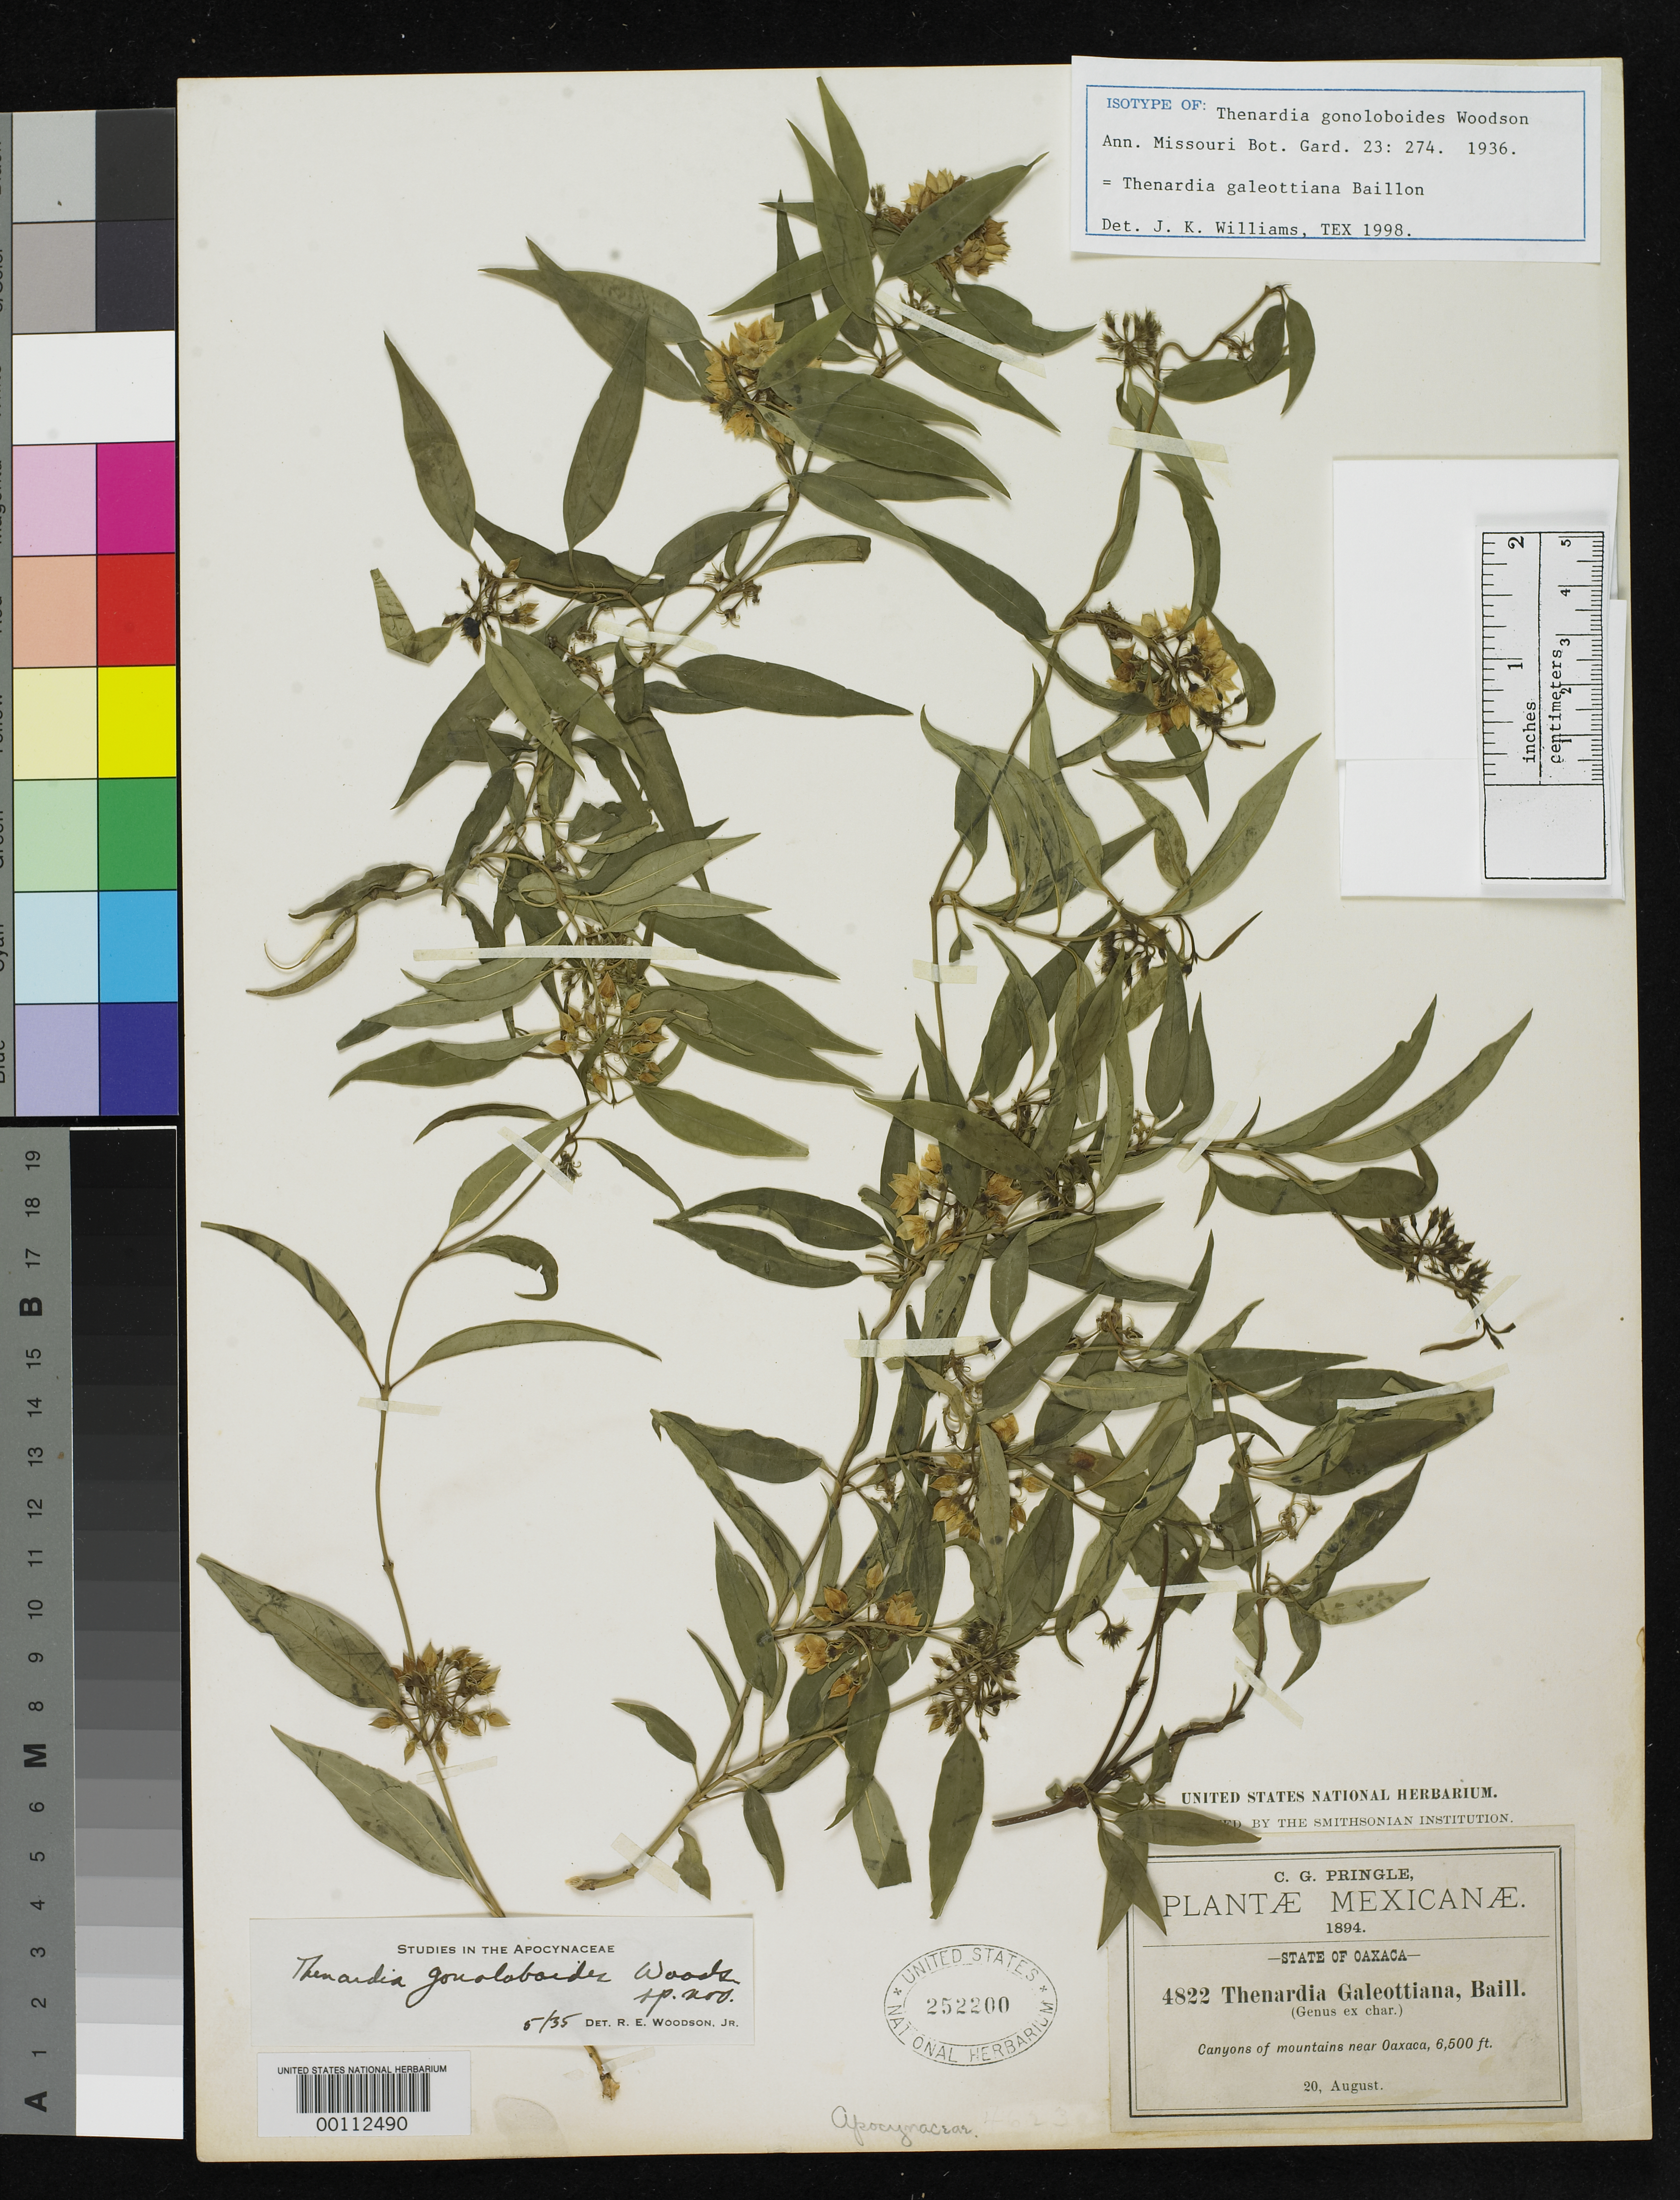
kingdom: Plantae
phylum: Tracheophyta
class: Magnoliopsida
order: Gentianales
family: Apocynaceae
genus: Thenardia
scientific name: Thenardia gonoloboides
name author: Woodson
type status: Isotype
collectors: C. G. Pringle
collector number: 4822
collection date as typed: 20 Aug 1894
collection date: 1894-08-20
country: Mexico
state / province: Oaxaca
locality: Near Oaxaca.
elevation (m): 1981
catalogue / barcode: US 252200